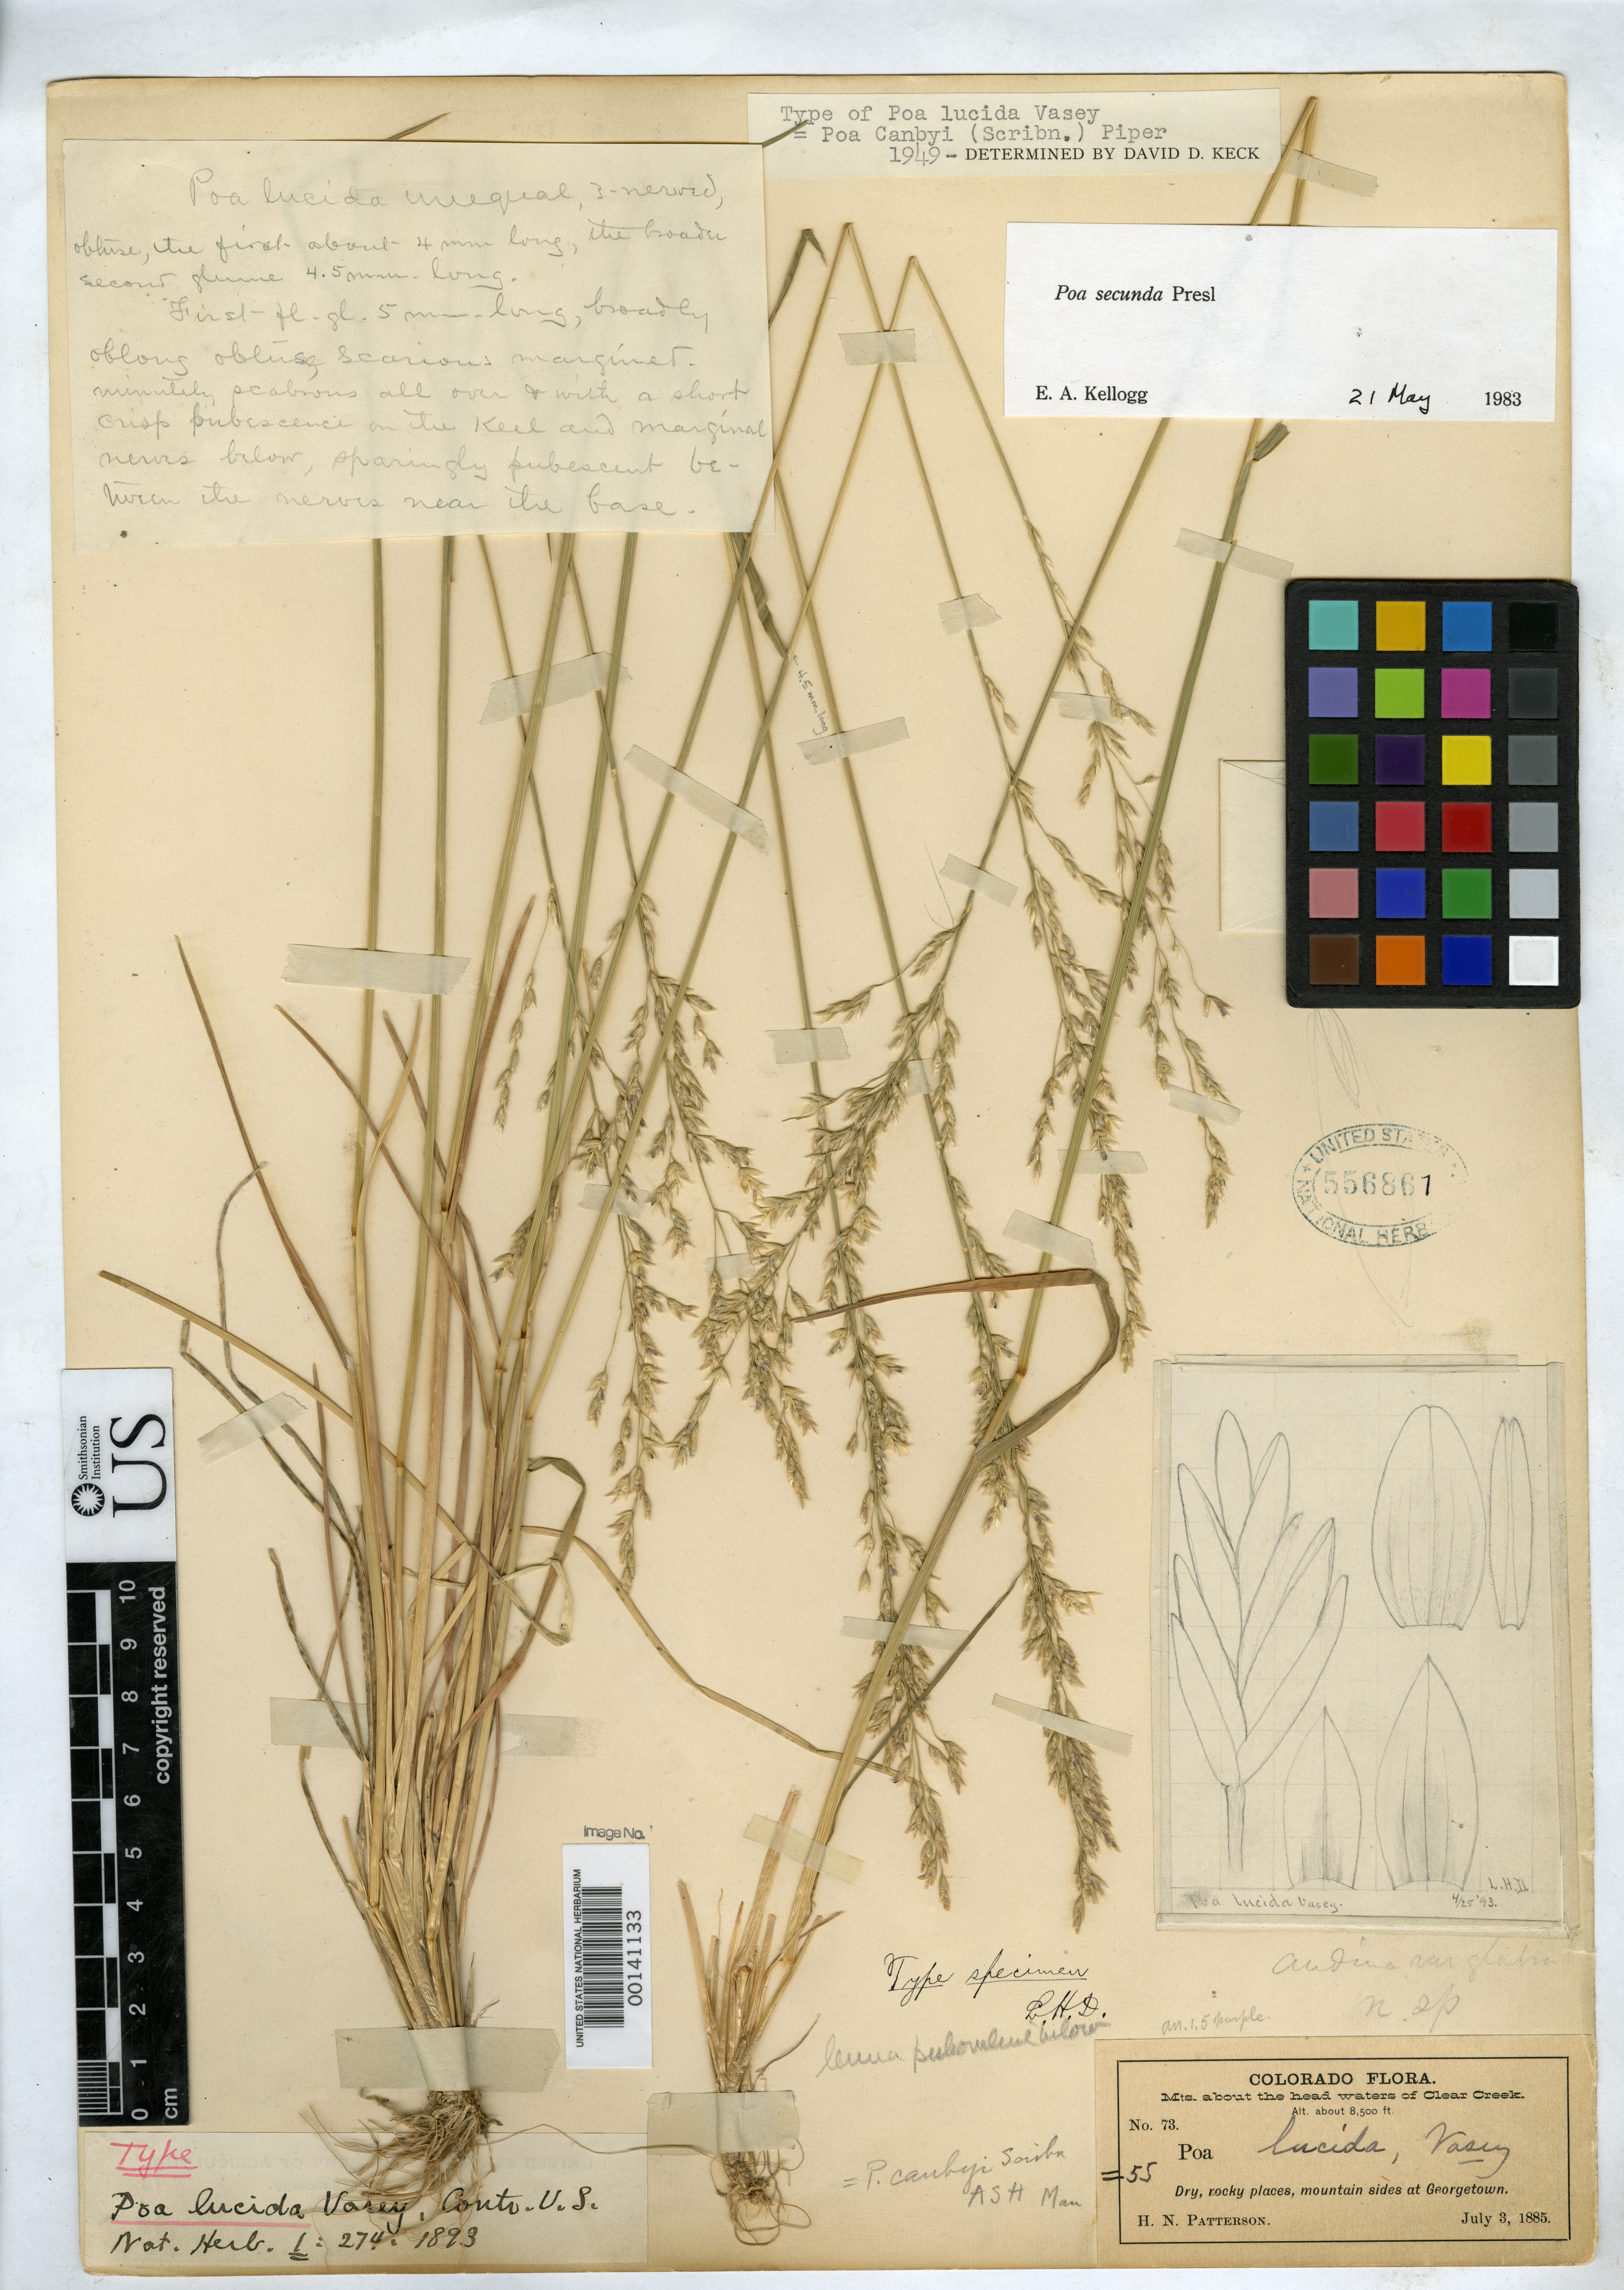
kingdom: Plantae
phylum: Tracheophyta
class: Liliopsida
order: Poales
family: Poaceae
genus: Poa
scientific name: Poa lucida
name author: Vasey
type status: Holotype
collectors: H. N. Patterson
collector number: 73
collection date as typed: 03 Jul 1885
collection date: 1885-07-03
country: United States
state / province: Colorado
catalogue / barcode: US 556867